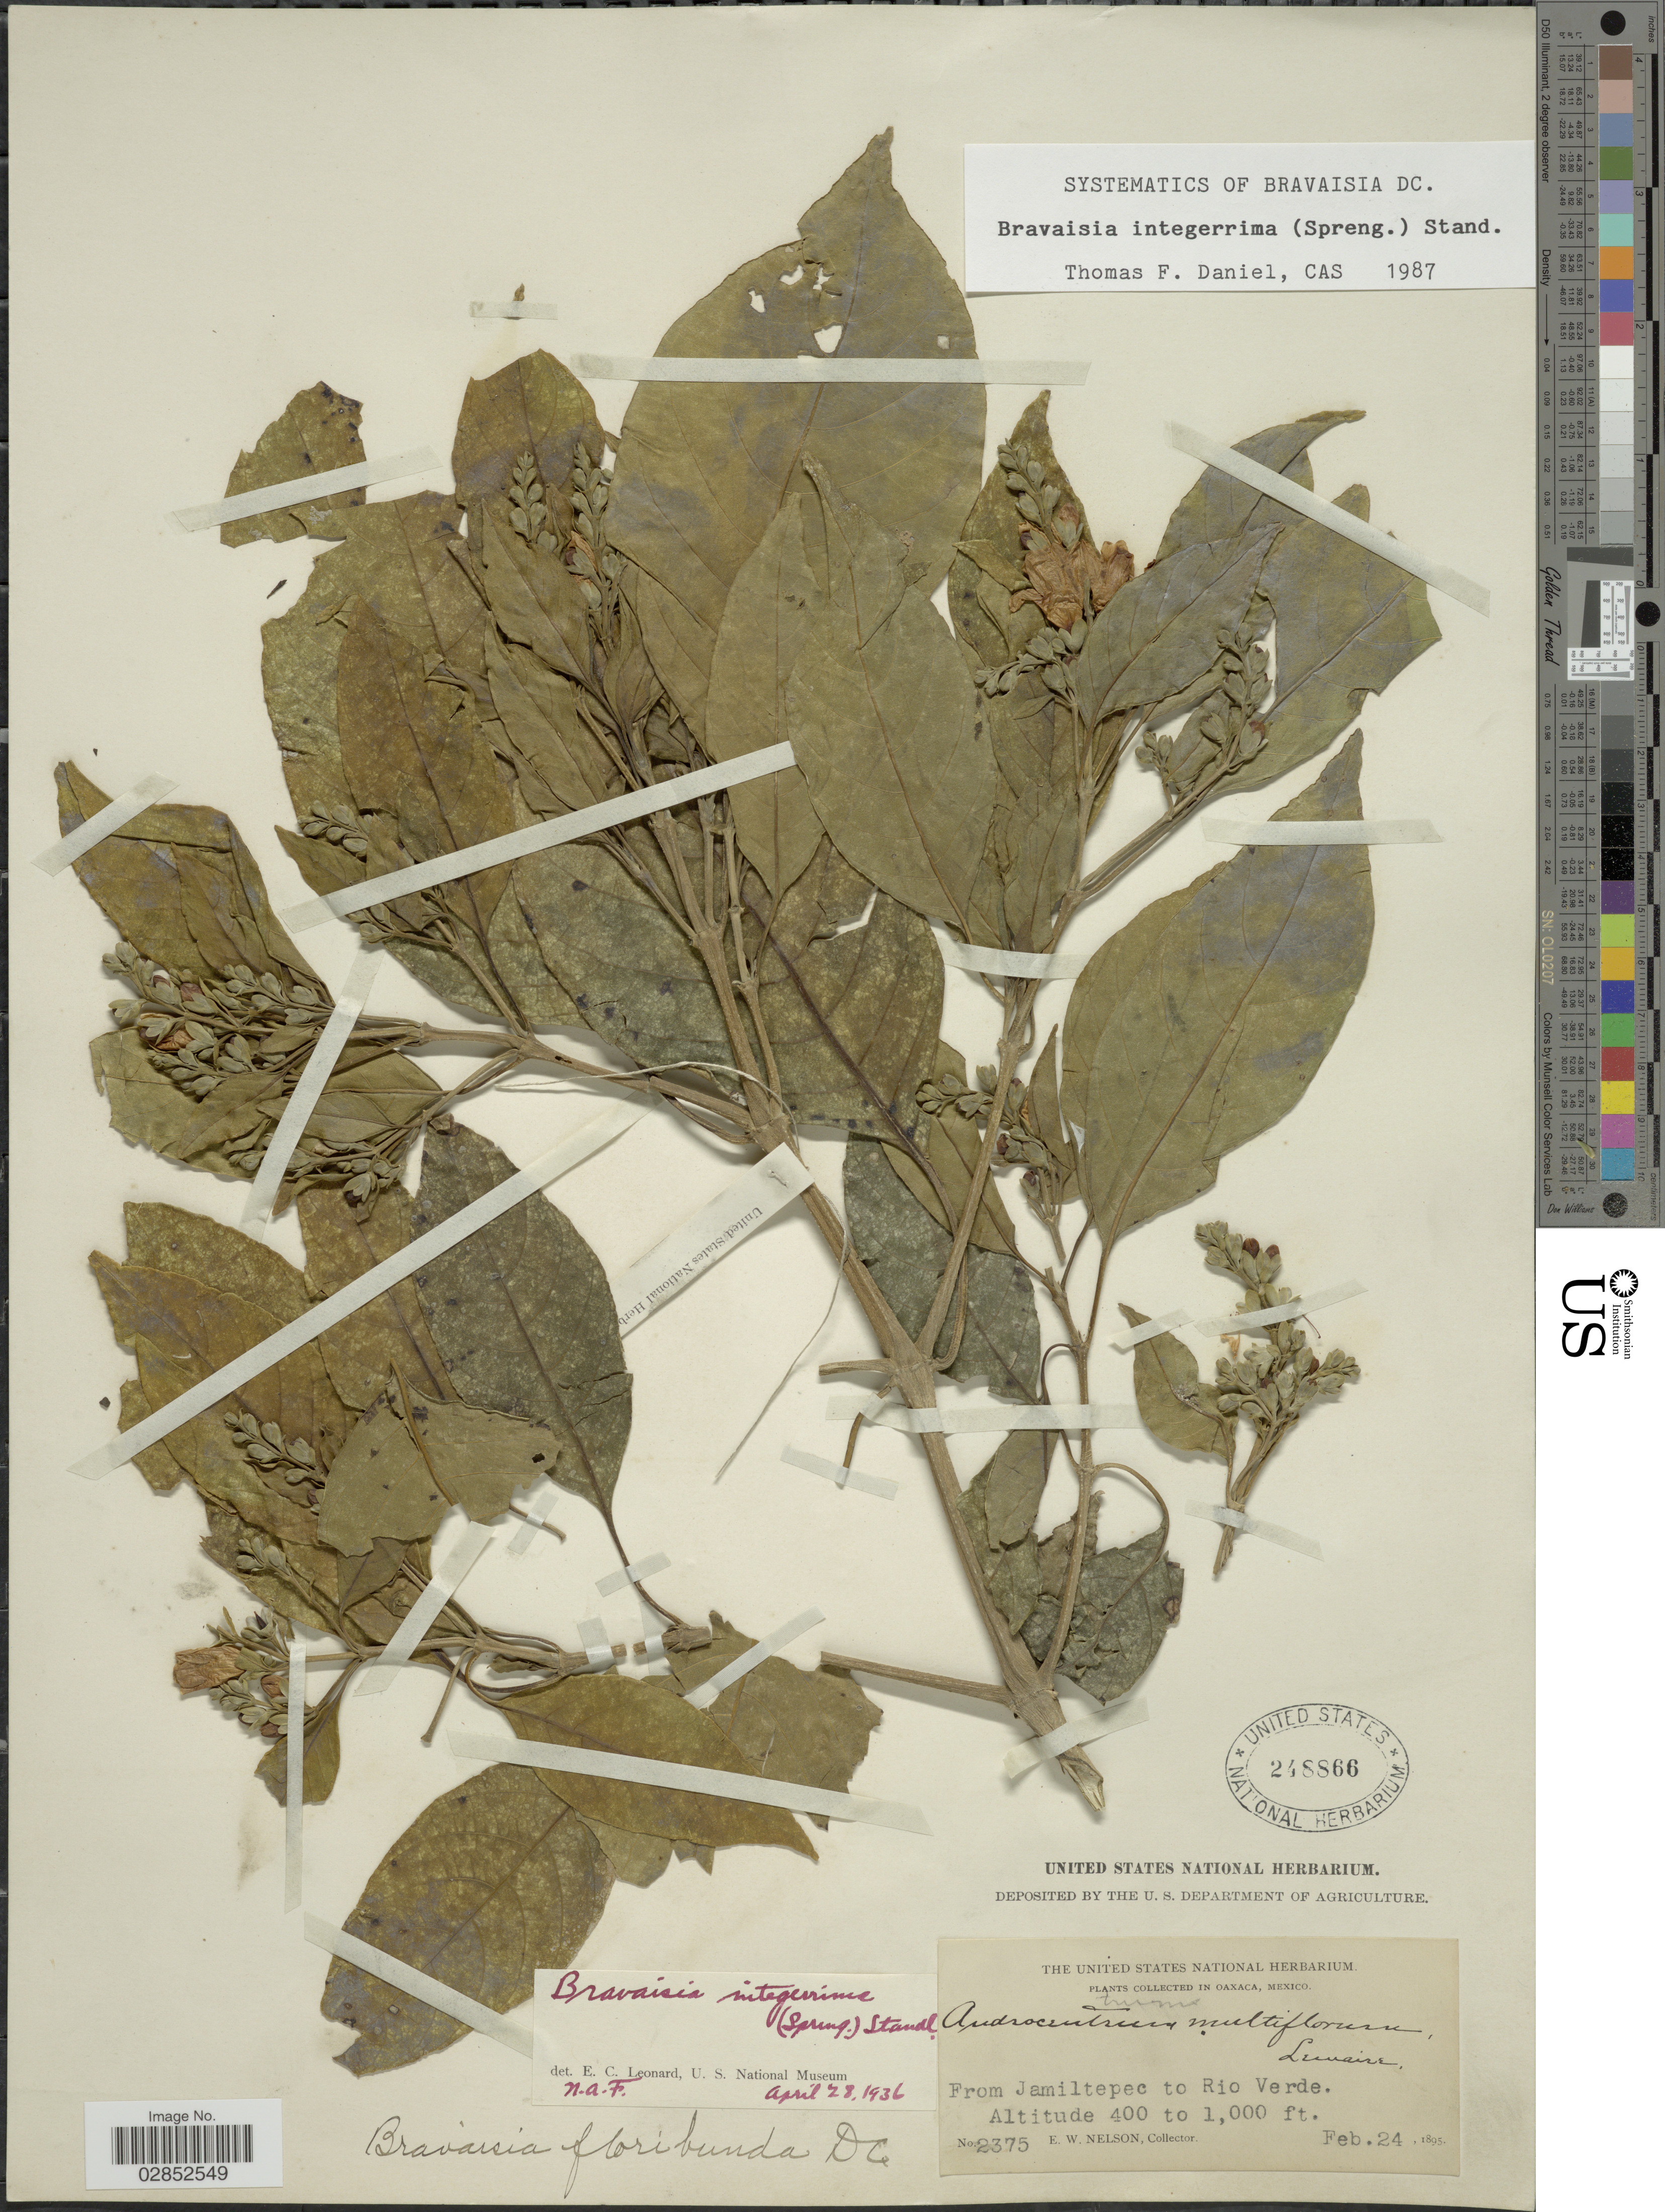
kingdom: Plantae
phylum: Tracheophyta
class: Magnoliopsida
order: Lamiales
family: Acanthaceae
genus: Bravaisia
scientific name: Bravaisia integerrima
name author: (Spreng.) Standl.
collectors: E. W. Nelson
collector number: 2375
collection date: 1895-02-24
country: Mexico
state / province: Oaxaca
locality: From Jamiltepec to Rio Verde.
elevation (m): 122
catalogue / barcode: US 248866